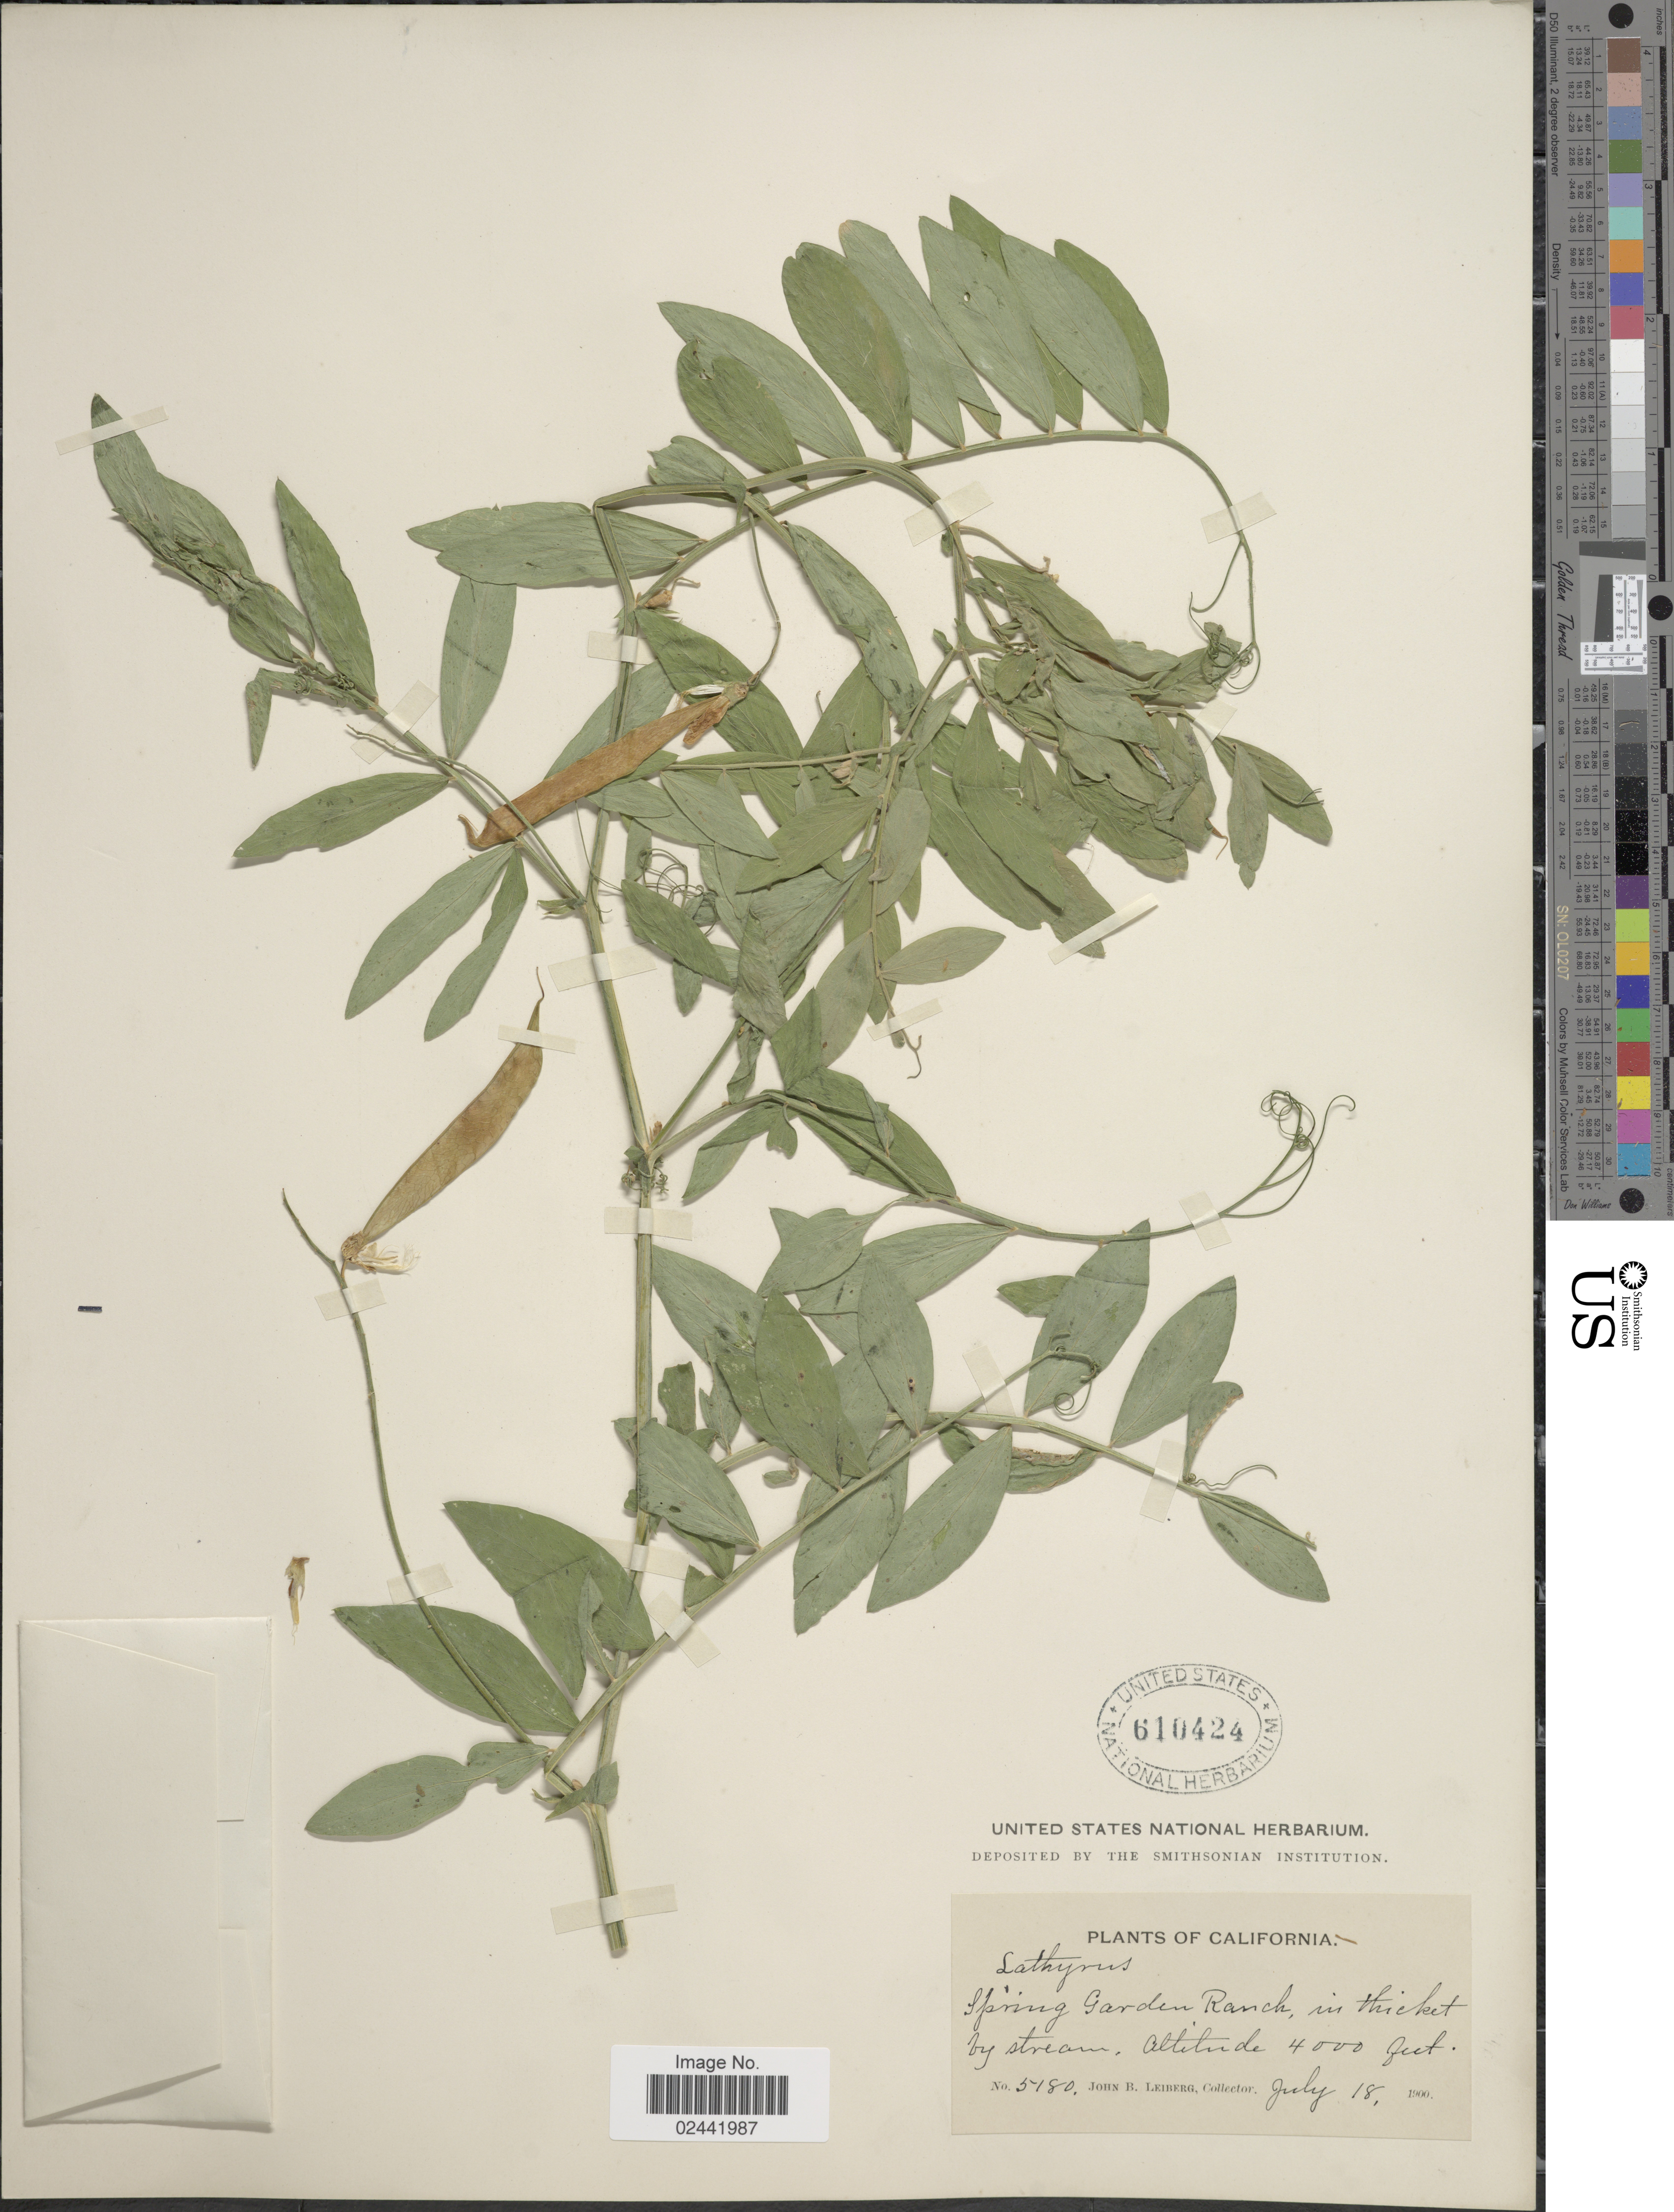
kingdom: Plantae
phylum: Tracheophyta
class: Magnoliopsida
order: Fabales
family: Fabaceae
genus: Lathyrus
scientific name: Lathyrus watsonii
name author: T.G. White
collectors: J. Leiberg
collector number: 5180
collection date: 1900-07-18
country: United States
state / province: California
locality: Spring Garden Ranch, in thicket by stream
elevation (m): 1219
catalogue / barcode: US 610424